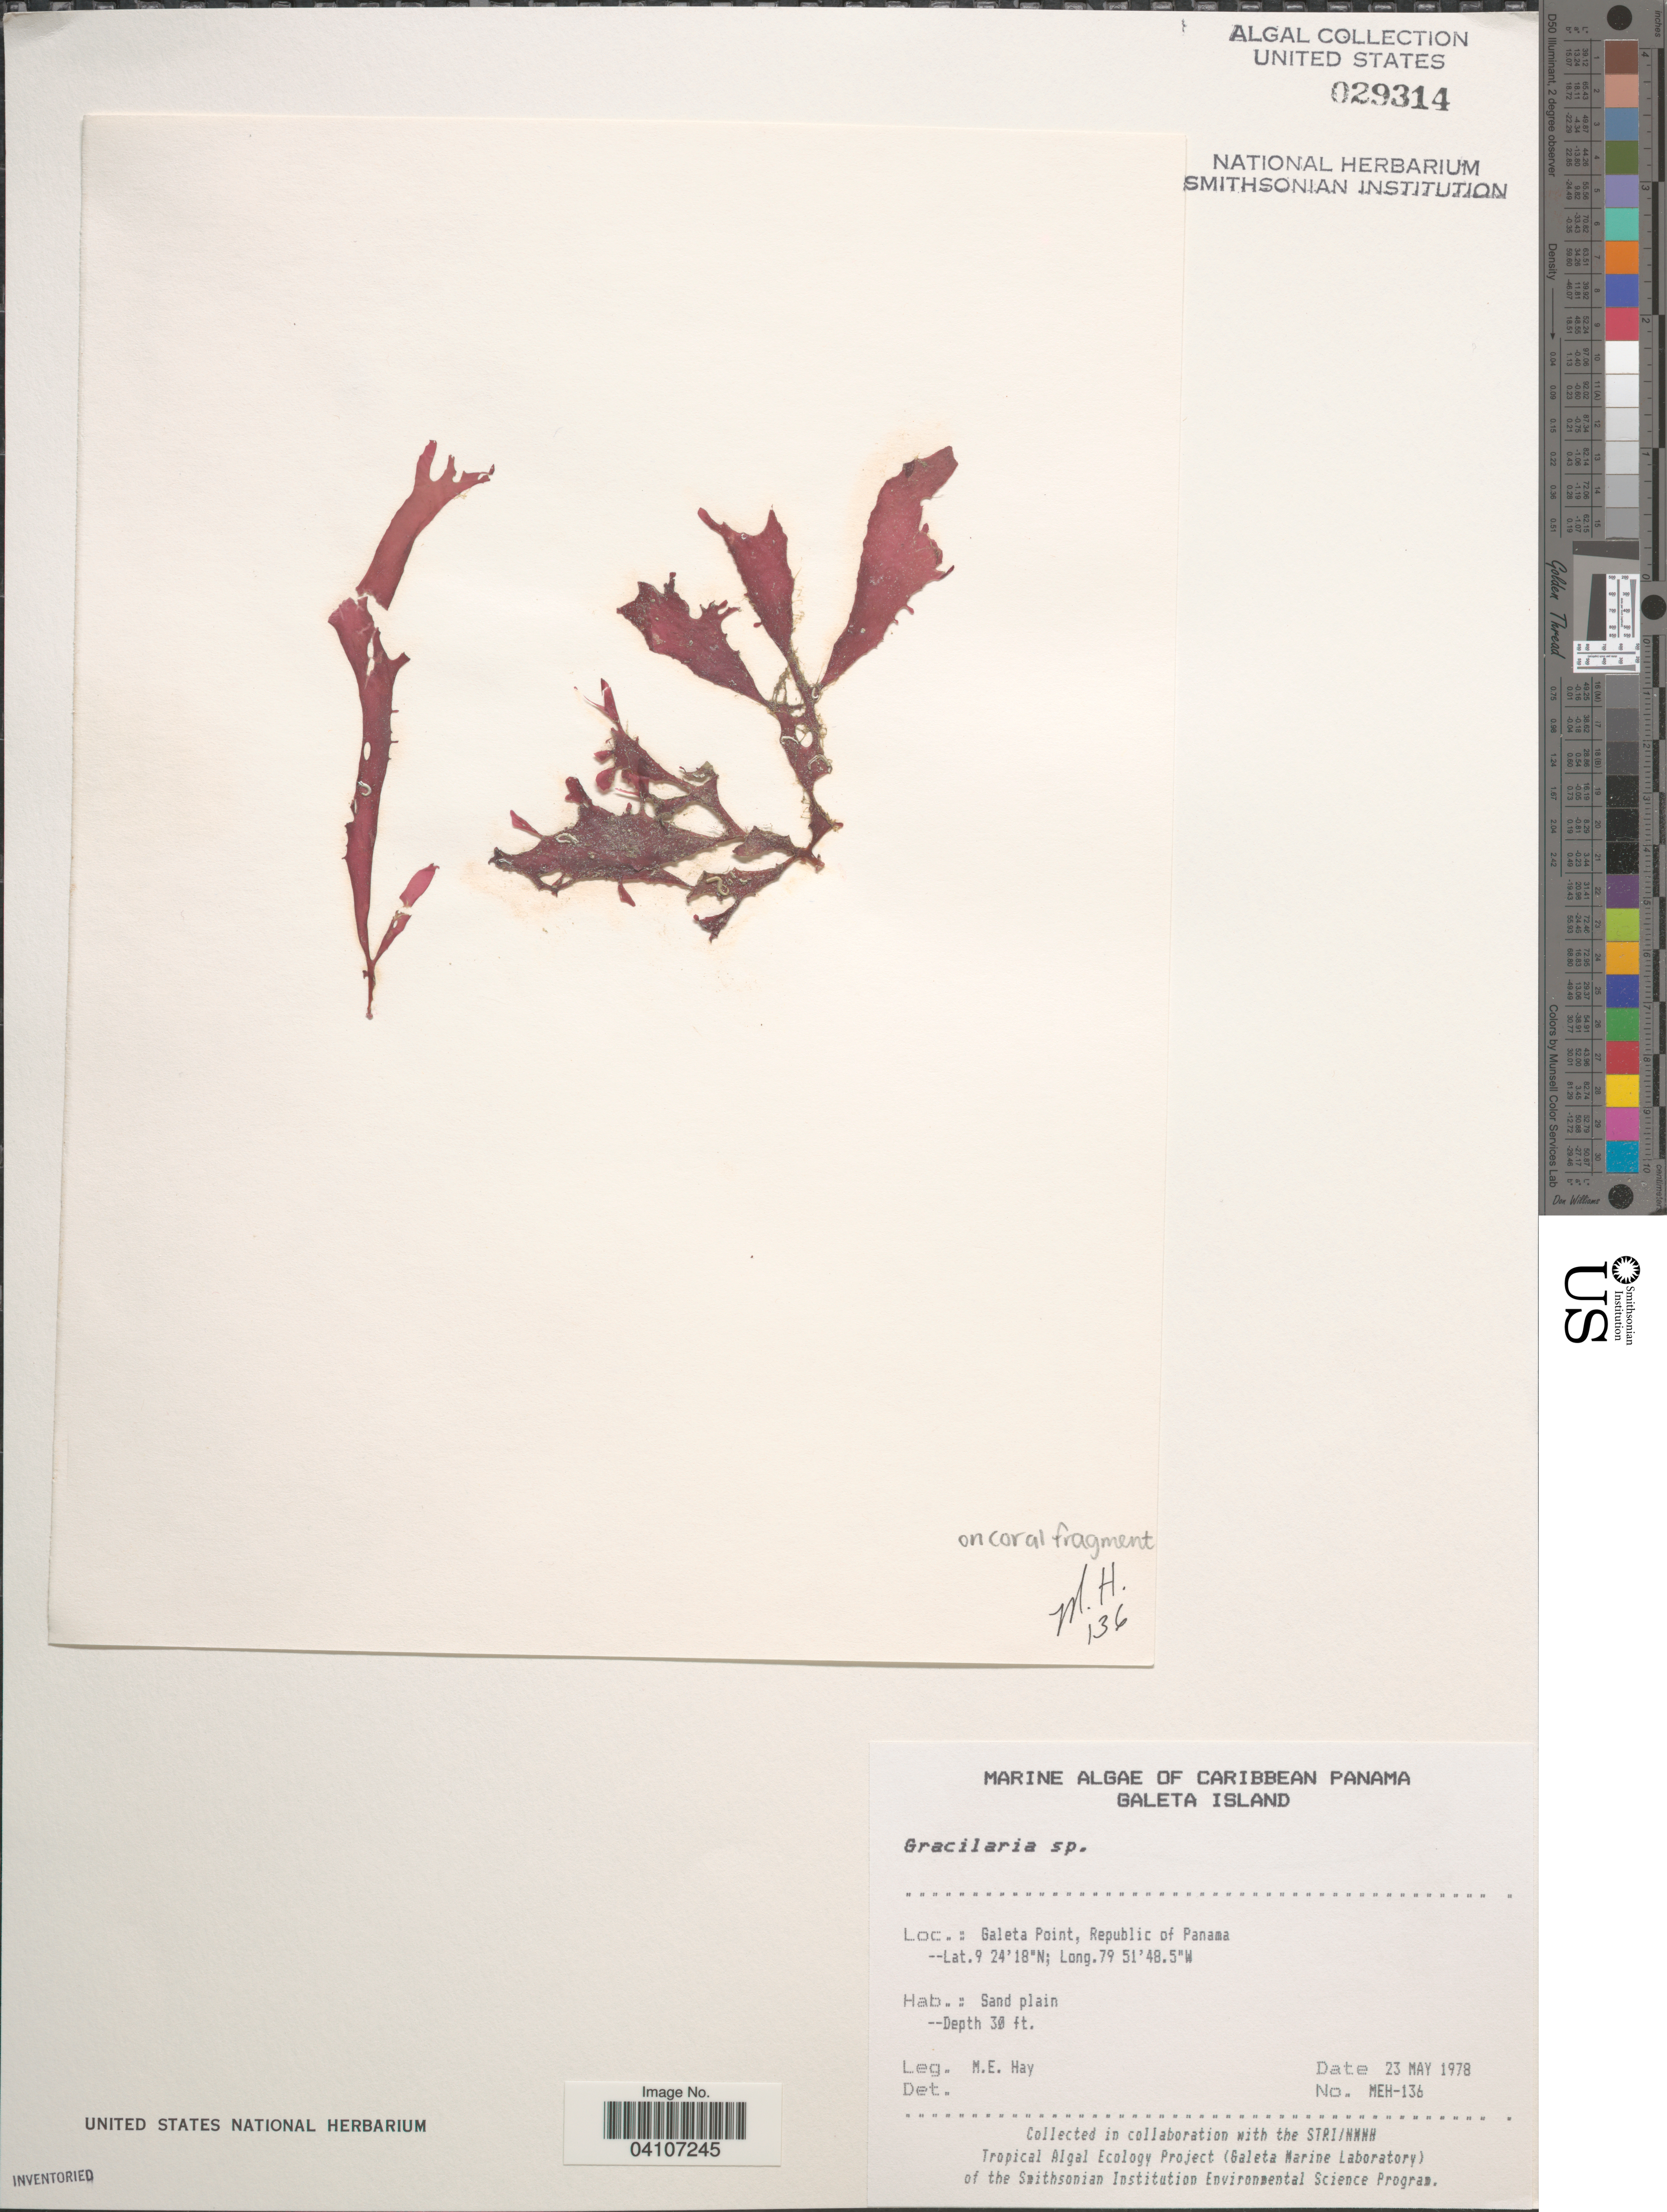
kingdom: Plantae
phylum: Rhodophyta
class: Florideophyceae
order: Gracilariales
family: Gracilariaceae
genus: Gracilaria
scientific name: Gracilaria sp.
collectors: M. E. Hay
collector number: MEH-136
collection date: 1978-05-23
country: Panama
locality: Caribbean Panama. Galeta Island. Galeta Point, Republic of Panama.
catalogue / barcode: US 29314